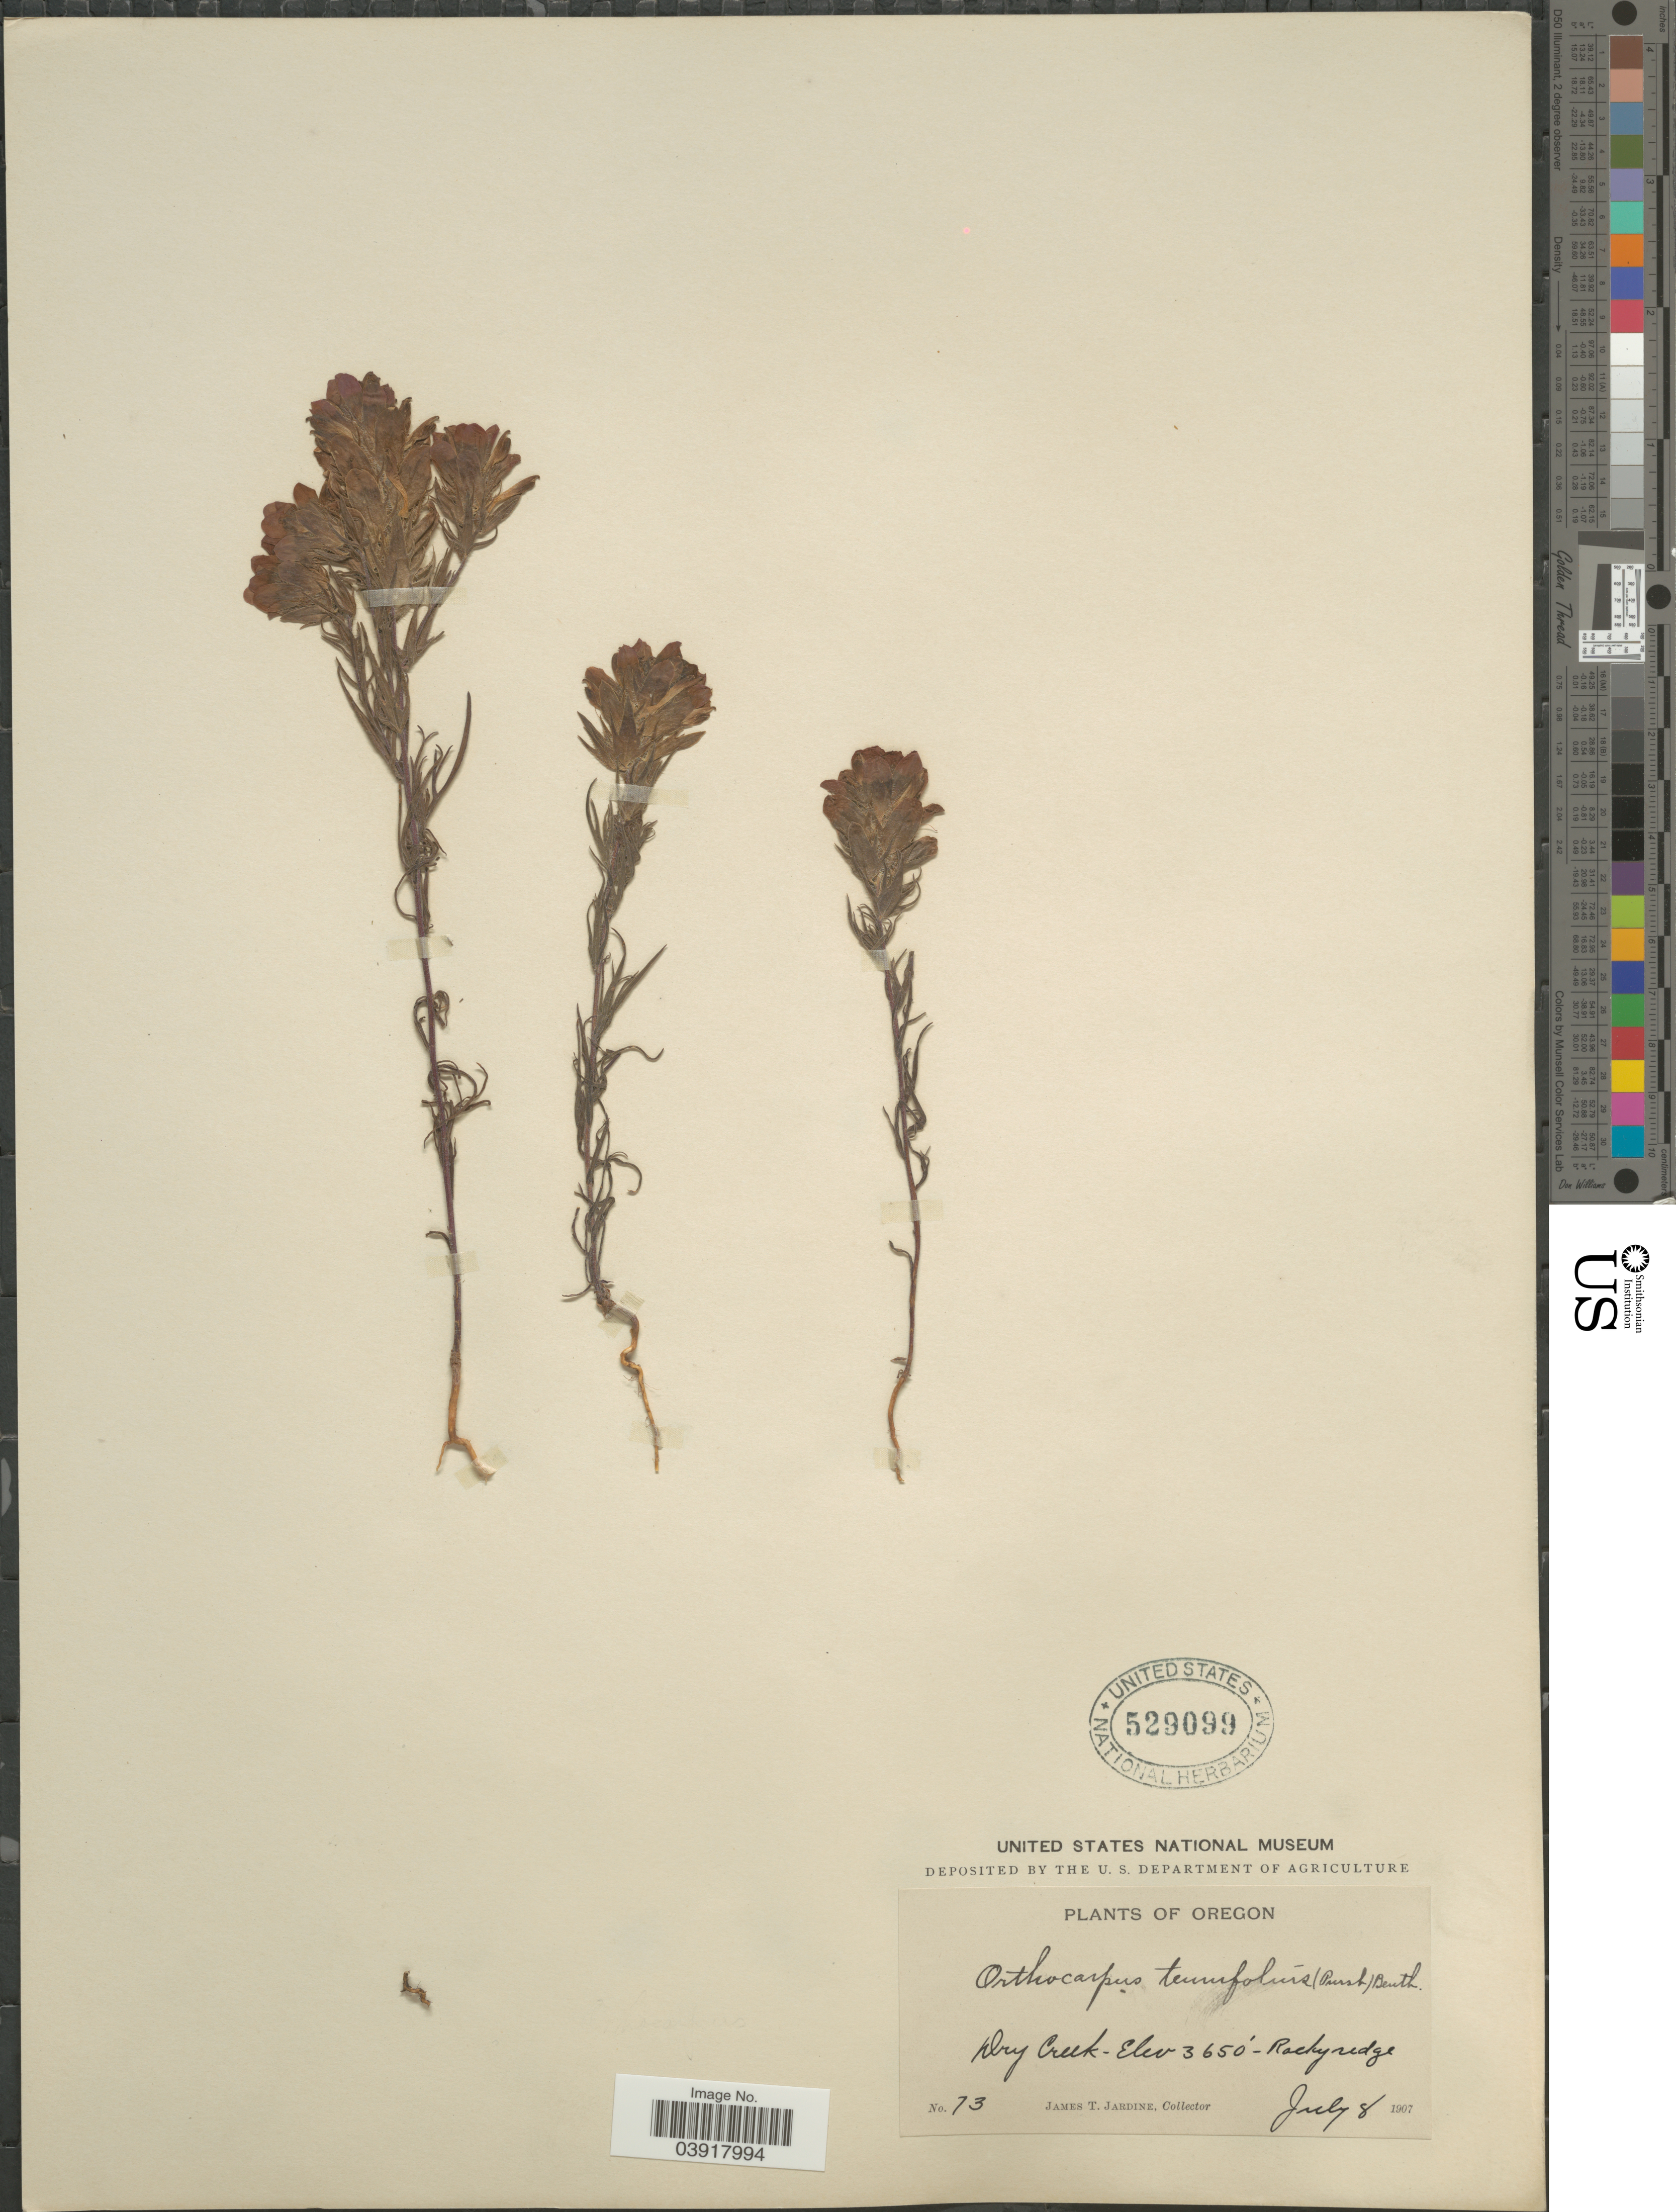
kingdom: Plantae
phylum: Tracheophyta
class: Magnoliopsida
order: Lamiales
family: Orobanchaceae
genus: Orthocarpus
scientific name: Orthocarpus tenuifolius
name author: (Pursh) Benth.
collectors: J. T. Jardine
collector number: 73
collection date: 1907-07-08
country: United States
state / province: Oregon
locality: Dry Creek, Rocky ridge.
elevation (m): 1113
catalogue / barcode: US 529099